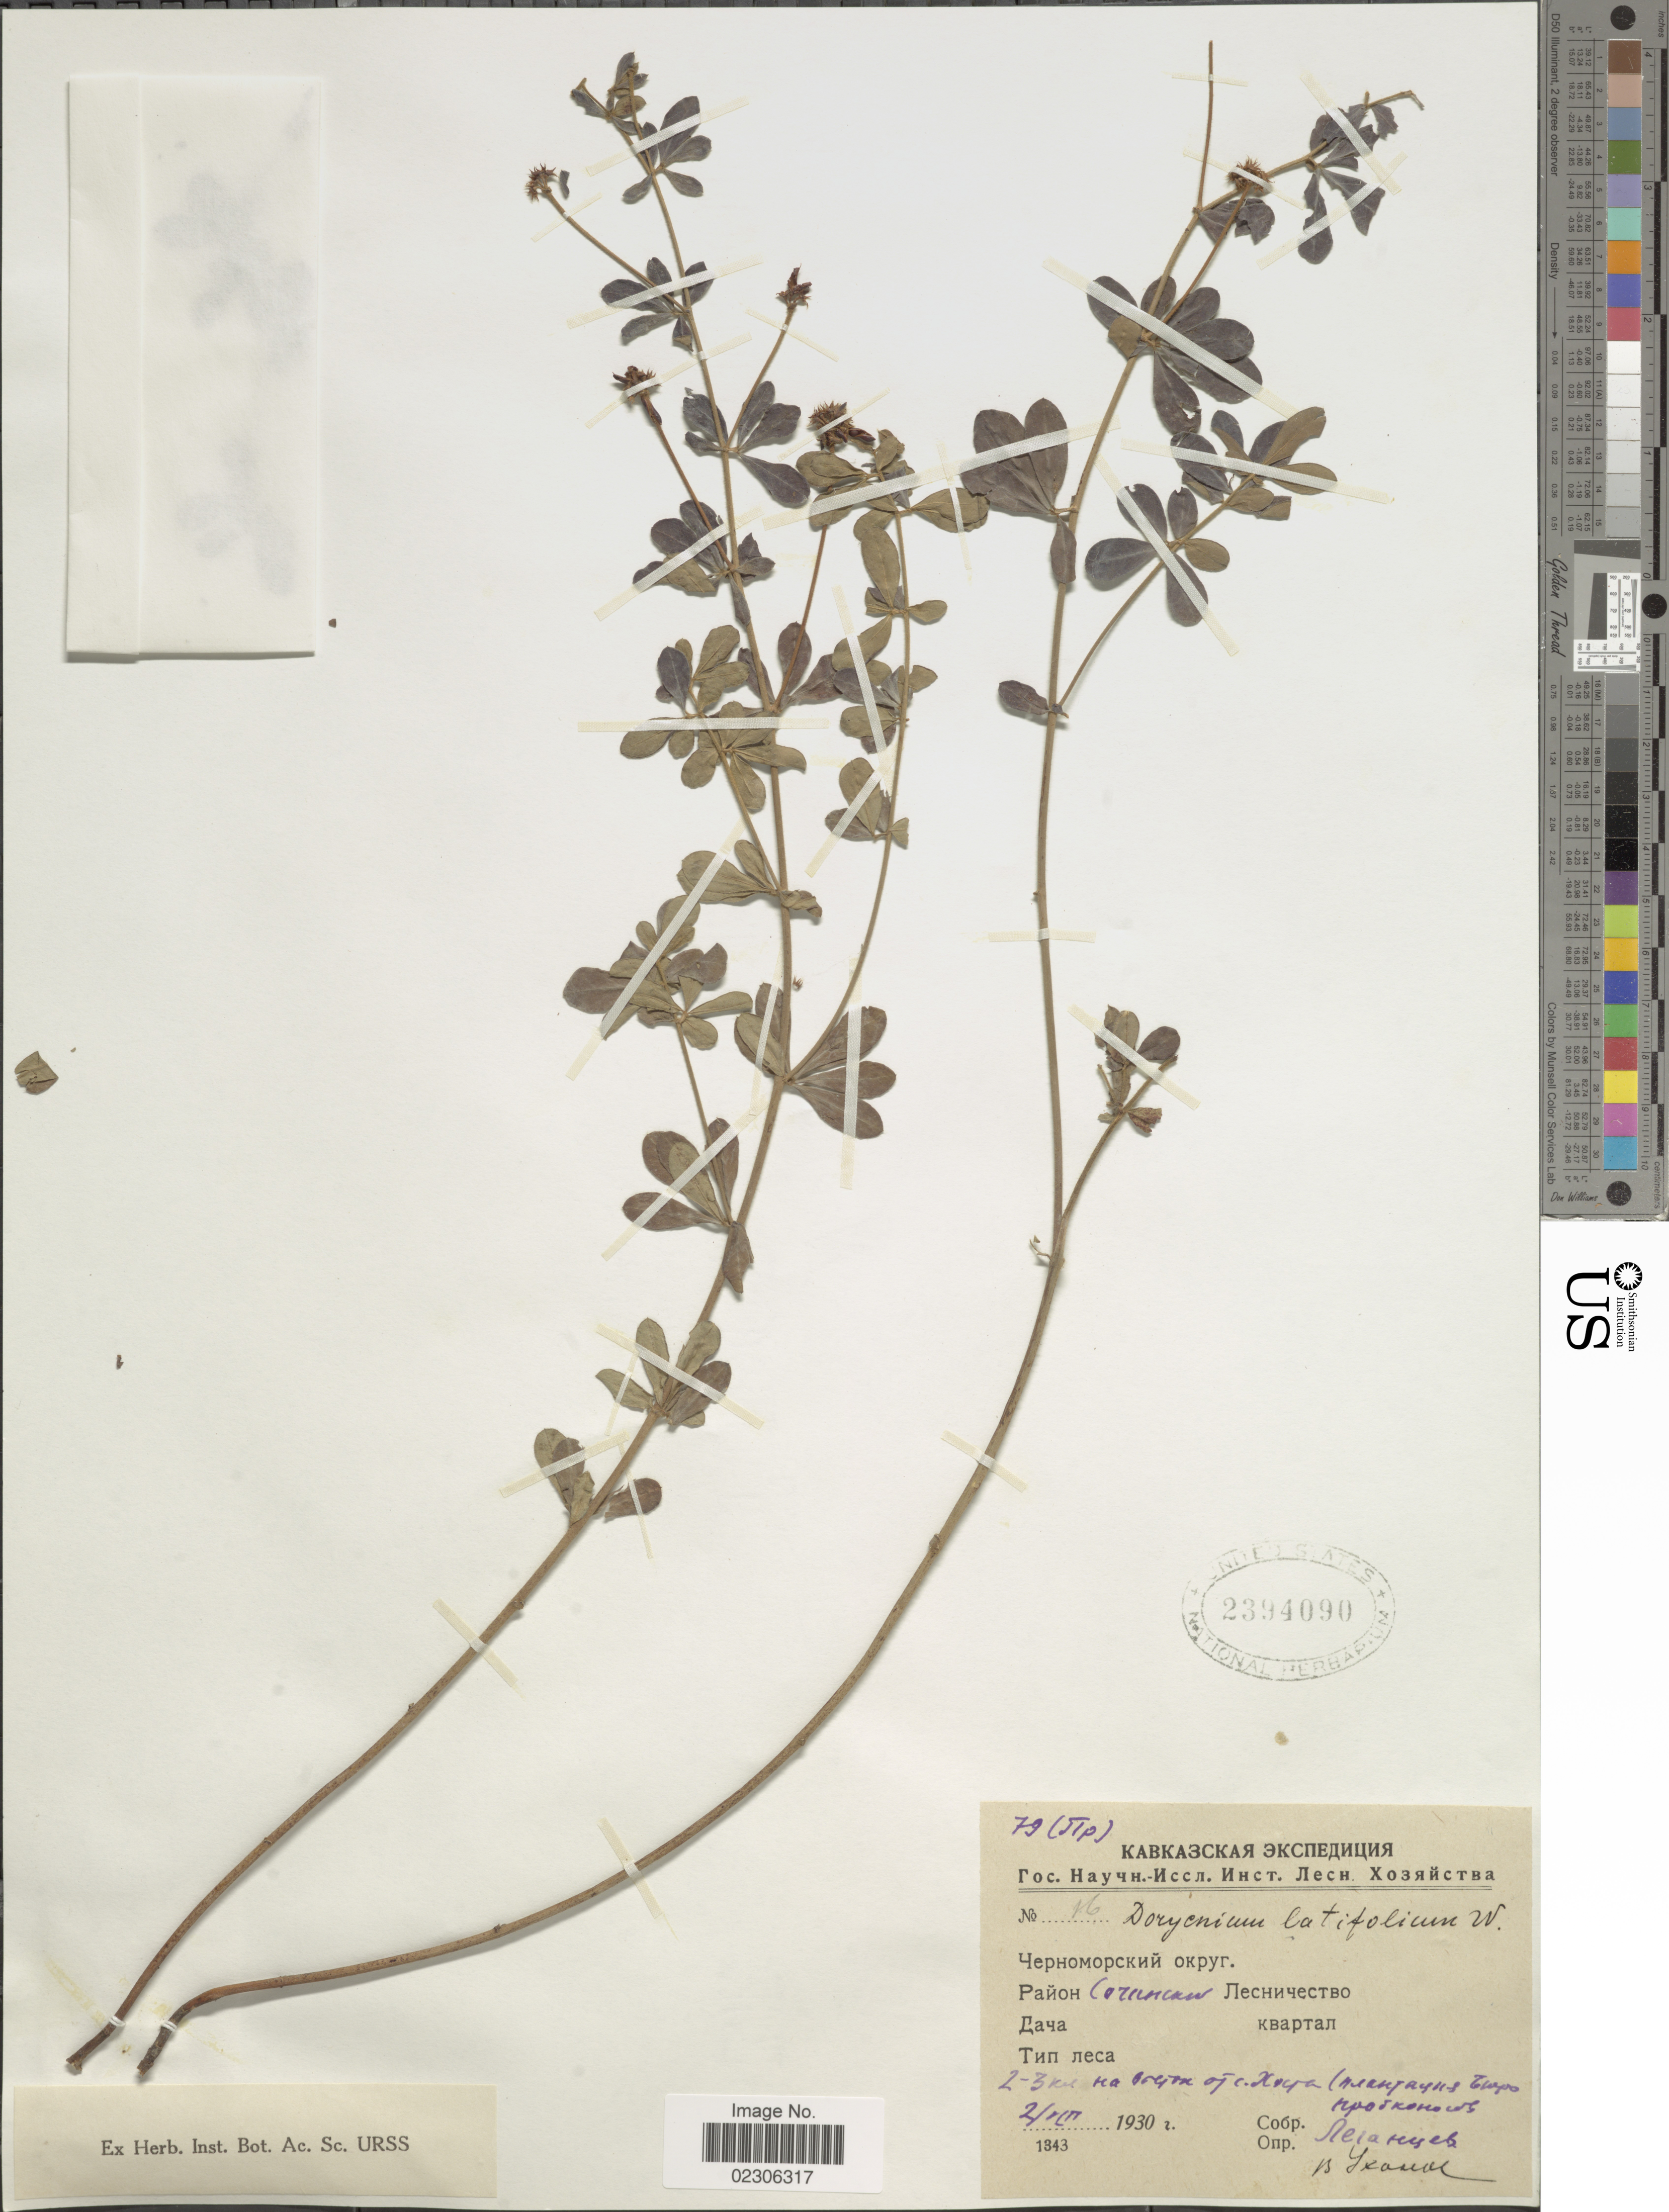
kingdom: Plantae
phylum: Tracheophyta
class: Magnoliopsida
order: Fabales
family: Fabaceae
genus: Dorycnium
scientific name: Dorycnium latifolium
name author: Willd.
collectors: Legantsev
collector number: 16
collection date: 1930-08-02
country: Russian Federation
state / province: Krasnodar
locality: Khosta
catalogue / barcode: US 2394090